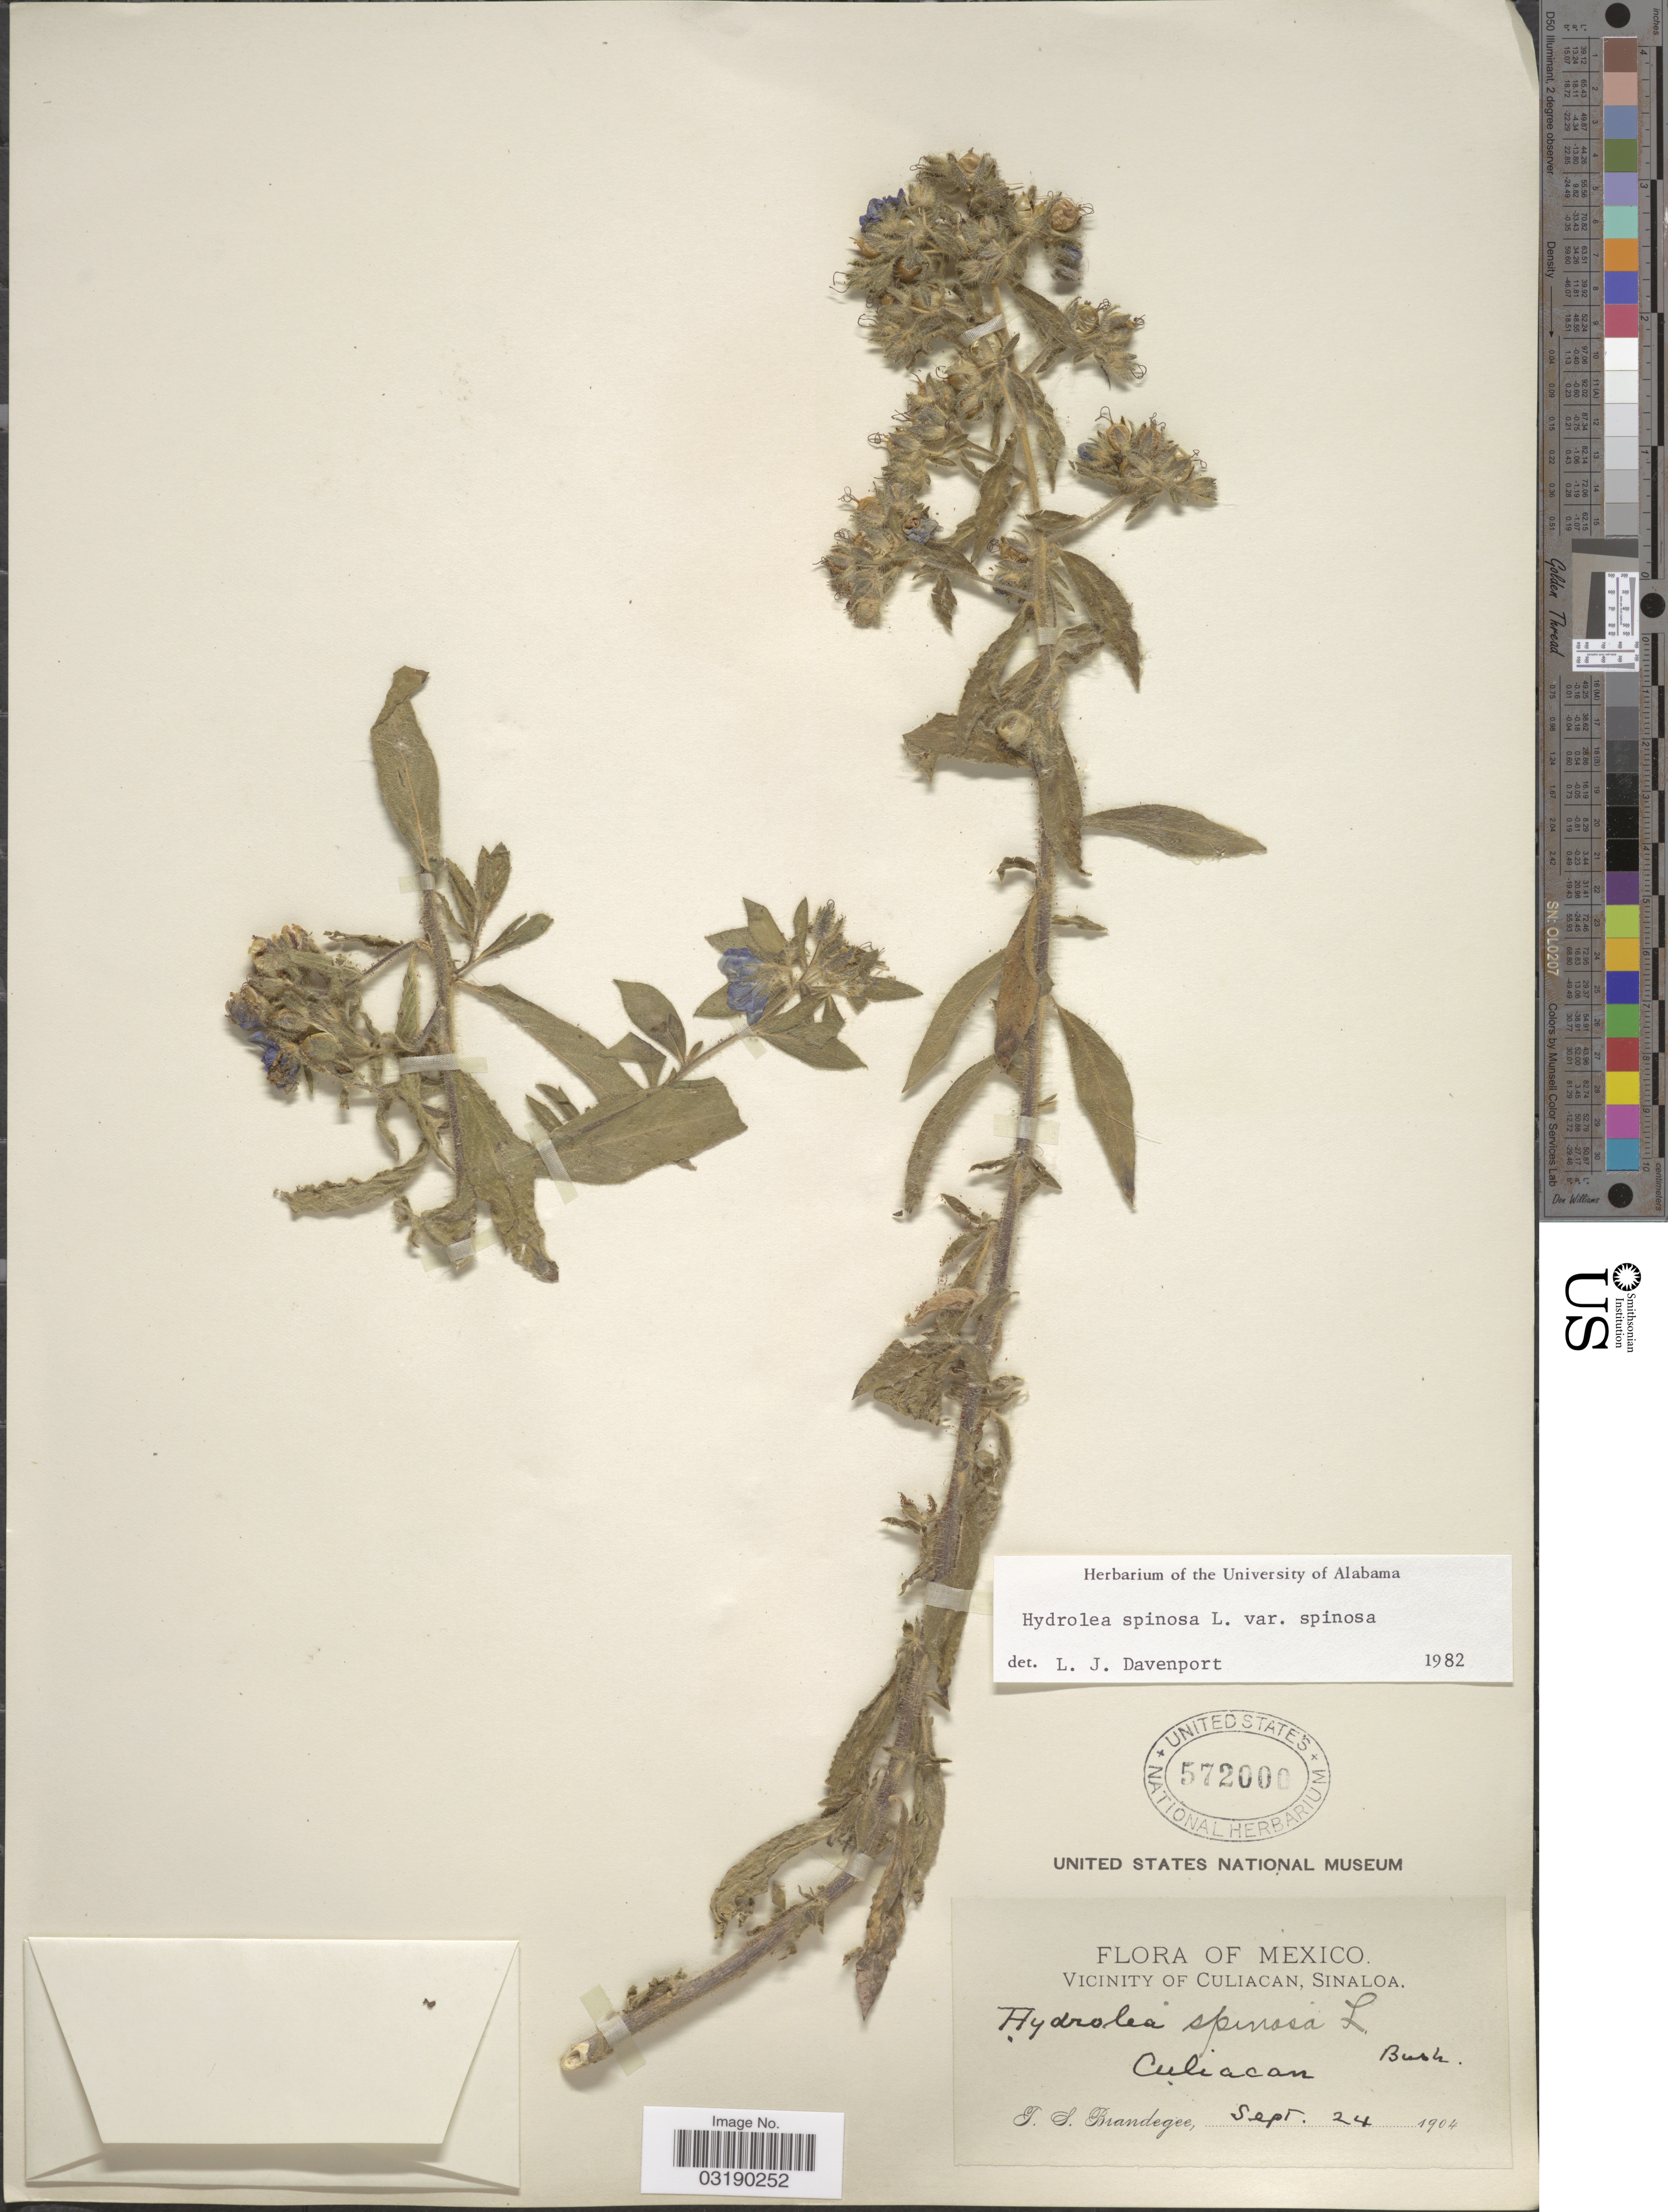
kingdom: Plantae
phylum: Tracheophyta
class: Magnoliopsida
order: Solanales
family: Hydroleaceae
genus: Hydrolea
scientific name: Hydrolea spinosa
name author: L.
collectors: T. S. Brandegee (herbarium)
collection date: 1904-09-24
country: Mexico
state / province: Sinaloa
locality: Vicinity of Culiacan. Culiacan.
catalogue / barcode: US 572000